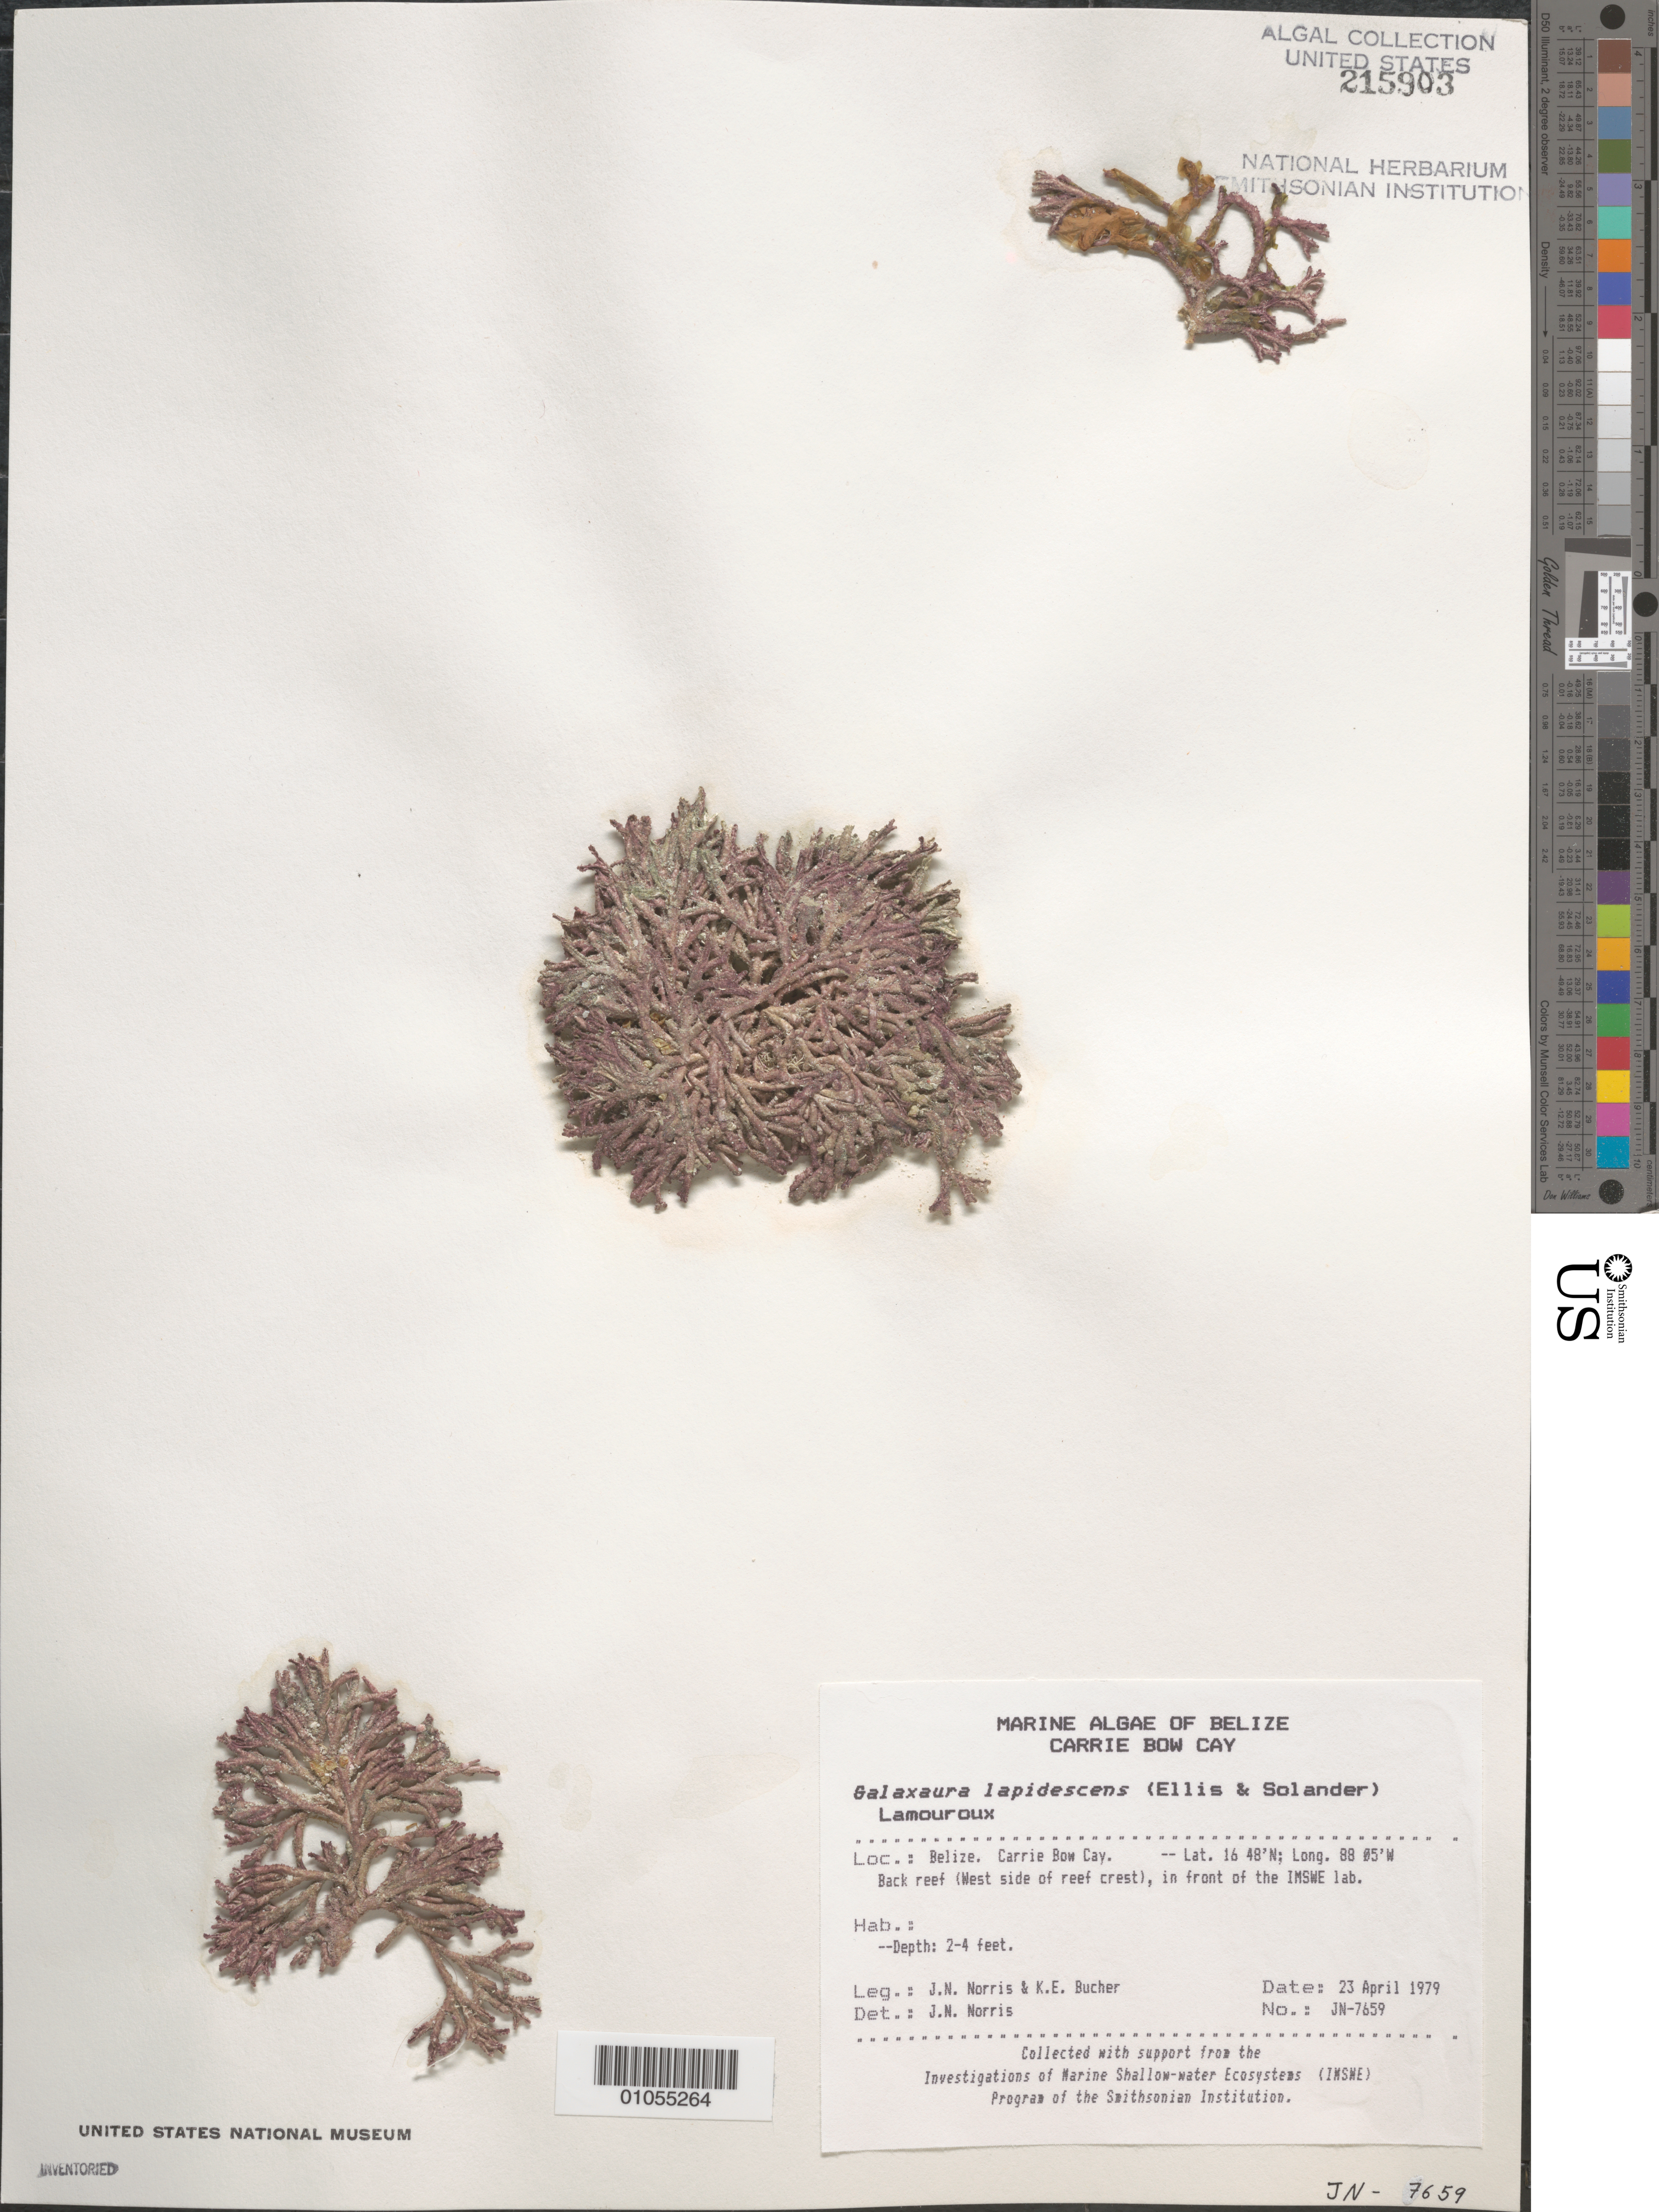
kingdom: Plantae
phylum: Rhodophyta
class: Florideophyceae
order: Nemaliales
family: Galaxauraceae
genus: Galaxaura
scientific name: Galaxaura rugosa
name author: (Ellis & Sol.) J.V.Lamouroux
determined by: Algae name updating Project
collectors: J. N. Norris & K. E. Bucher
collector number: JN-7659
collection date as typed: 23 Apr 1979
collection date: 1979-04-23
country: Belize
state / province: Stann Creek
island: Carrie Bow Cay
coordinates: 16 48'N, 88 05'W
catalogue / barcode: US 215903